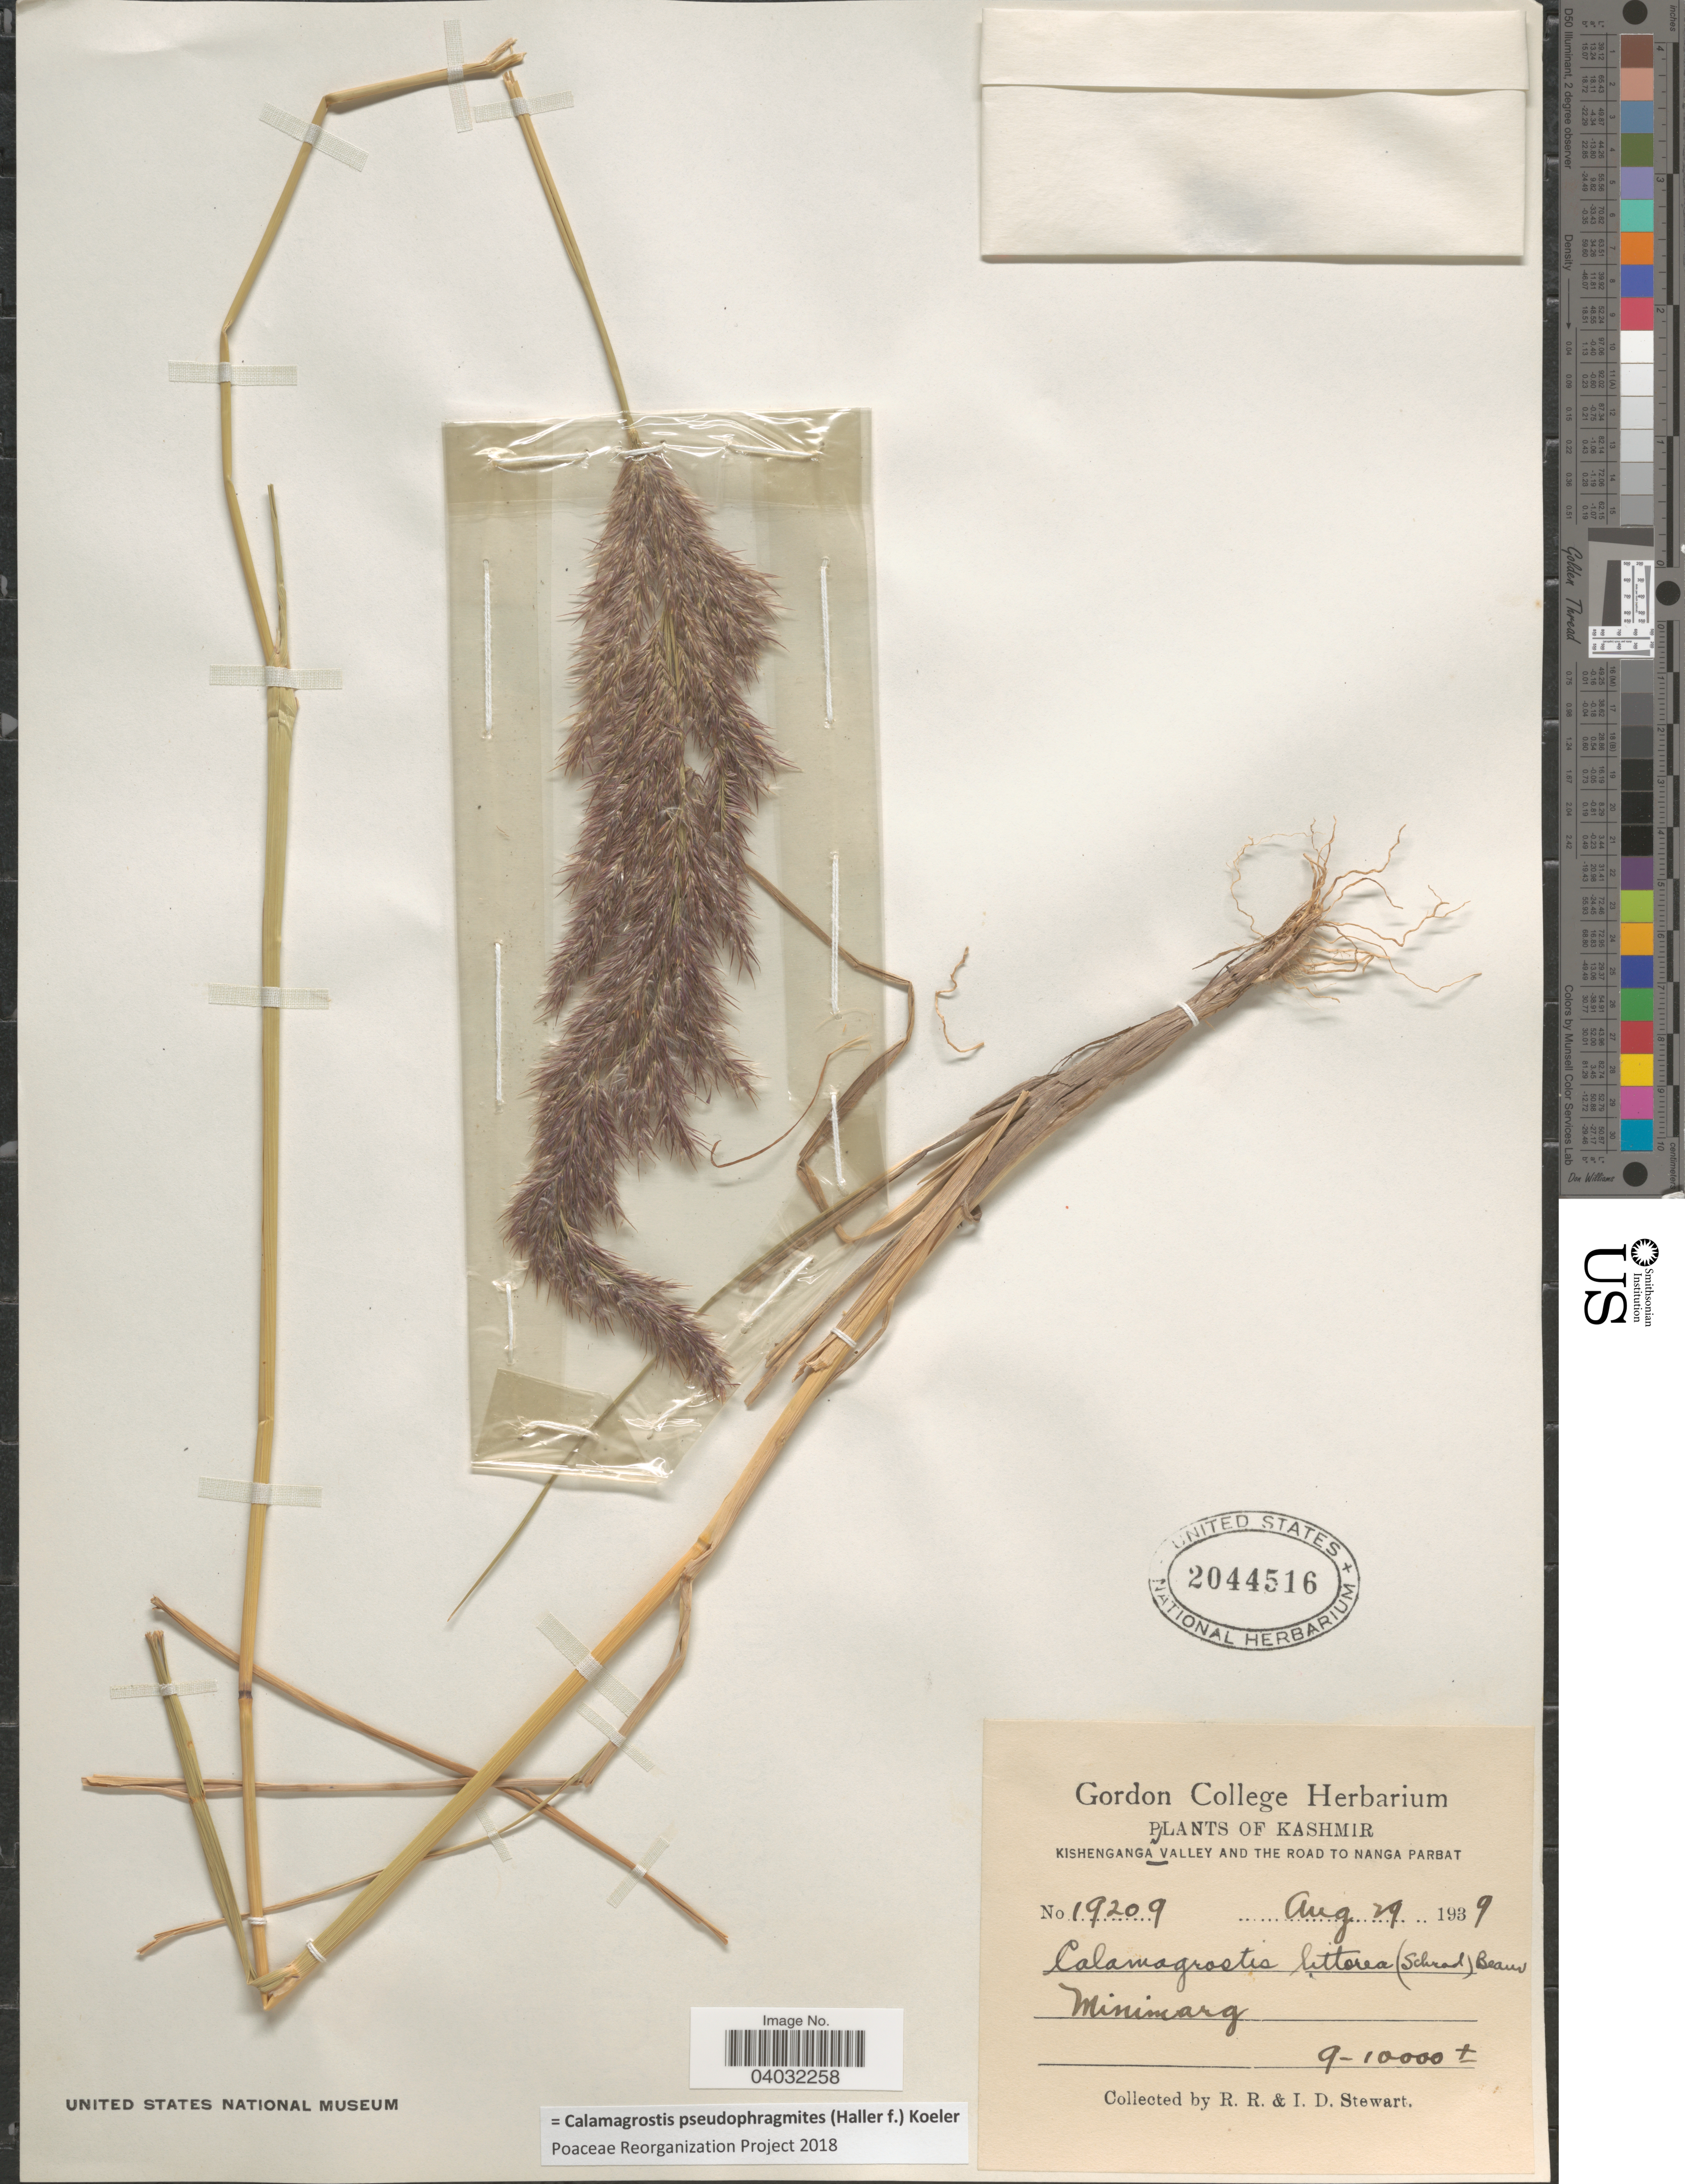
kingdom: Plantae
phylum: Tracheophyta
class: Liliopsida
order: Poales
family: Poaceae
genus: Calamagrostis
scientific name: Calamagrostis pseudophragmites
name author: (Haller f.) Koeler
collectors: R. Stewart & I. Stewart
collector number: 19209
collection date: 1939-08-29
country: India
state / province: Jammu and Kashmir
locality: Kashmir. Kishenganga Valley and the road to Nanga Parbat. Minimarg.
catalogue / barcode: US 2044516